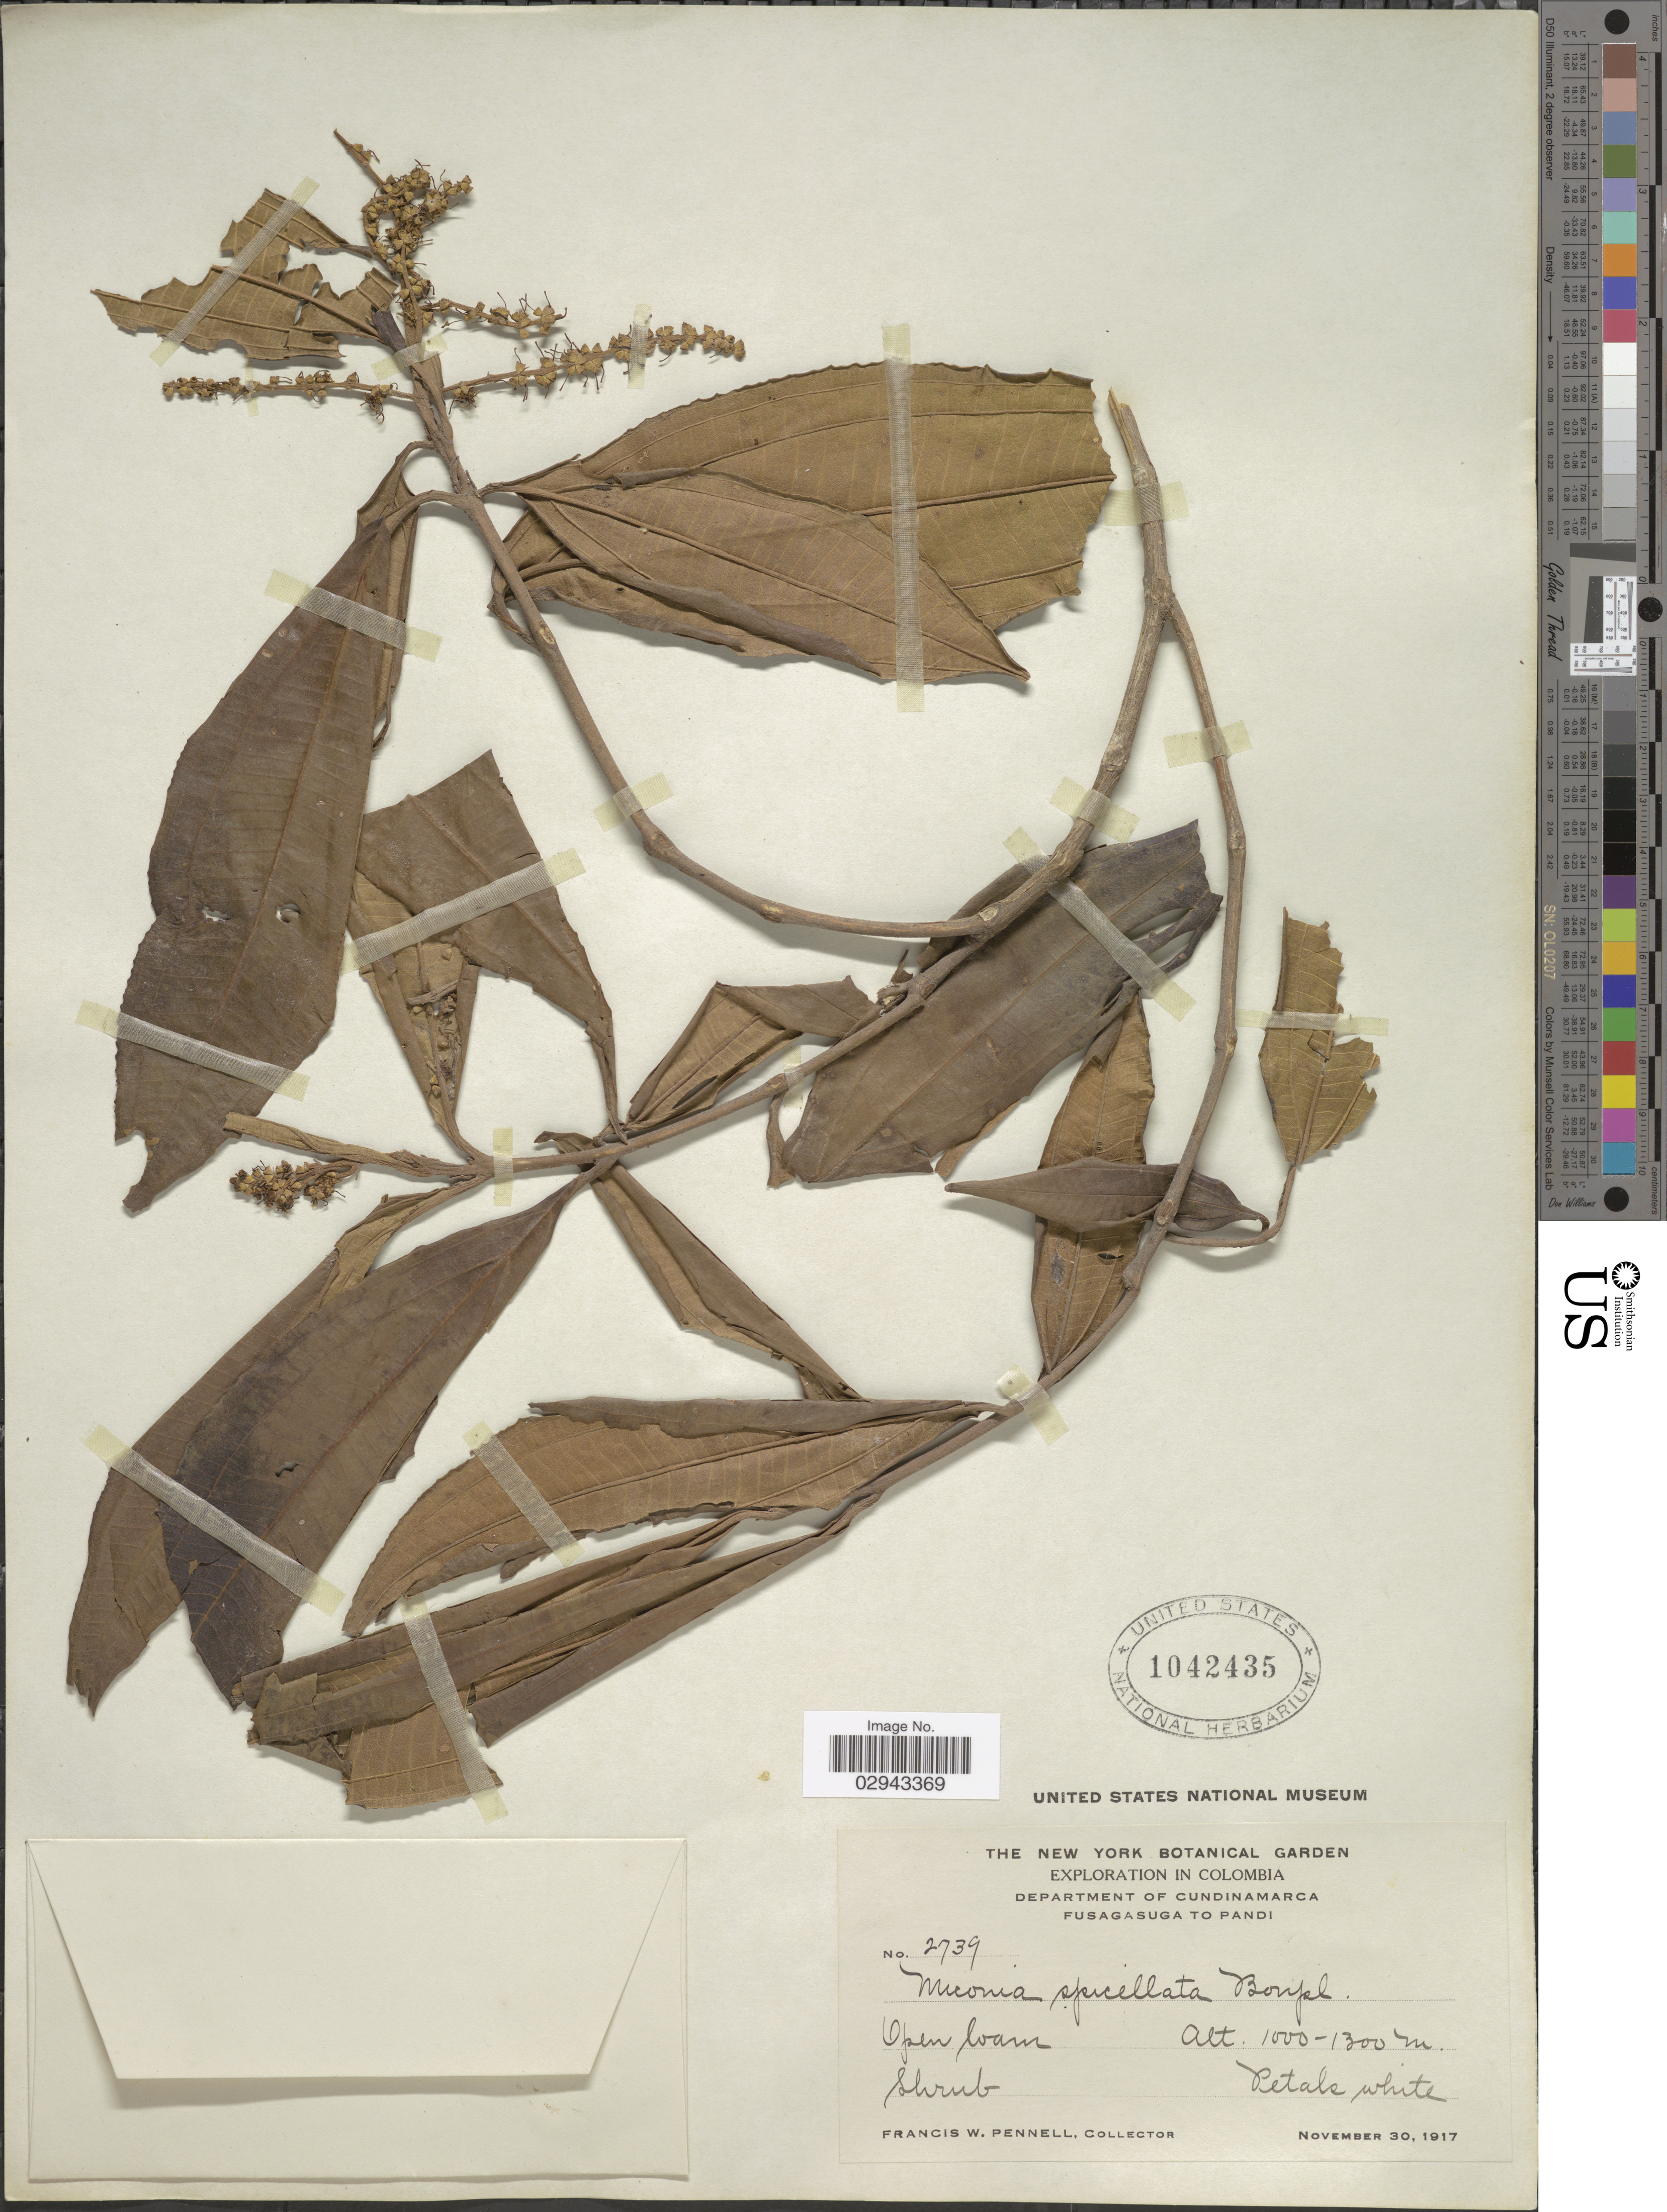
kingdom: Plantae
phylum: Tracheophyta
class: Magnoliopsida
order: Myrtales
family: Melastomataceae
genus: Miconia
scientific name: Miconia spicellata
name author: Bonpl. ex Naudin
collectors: F. W. Pennell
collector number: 2739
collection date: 1917-11-30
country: Colombia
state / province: Cundinamarca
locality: Department of Cundinamarca. Fusagasuga to Pandi.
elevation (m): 1000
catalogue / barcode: US 1042435